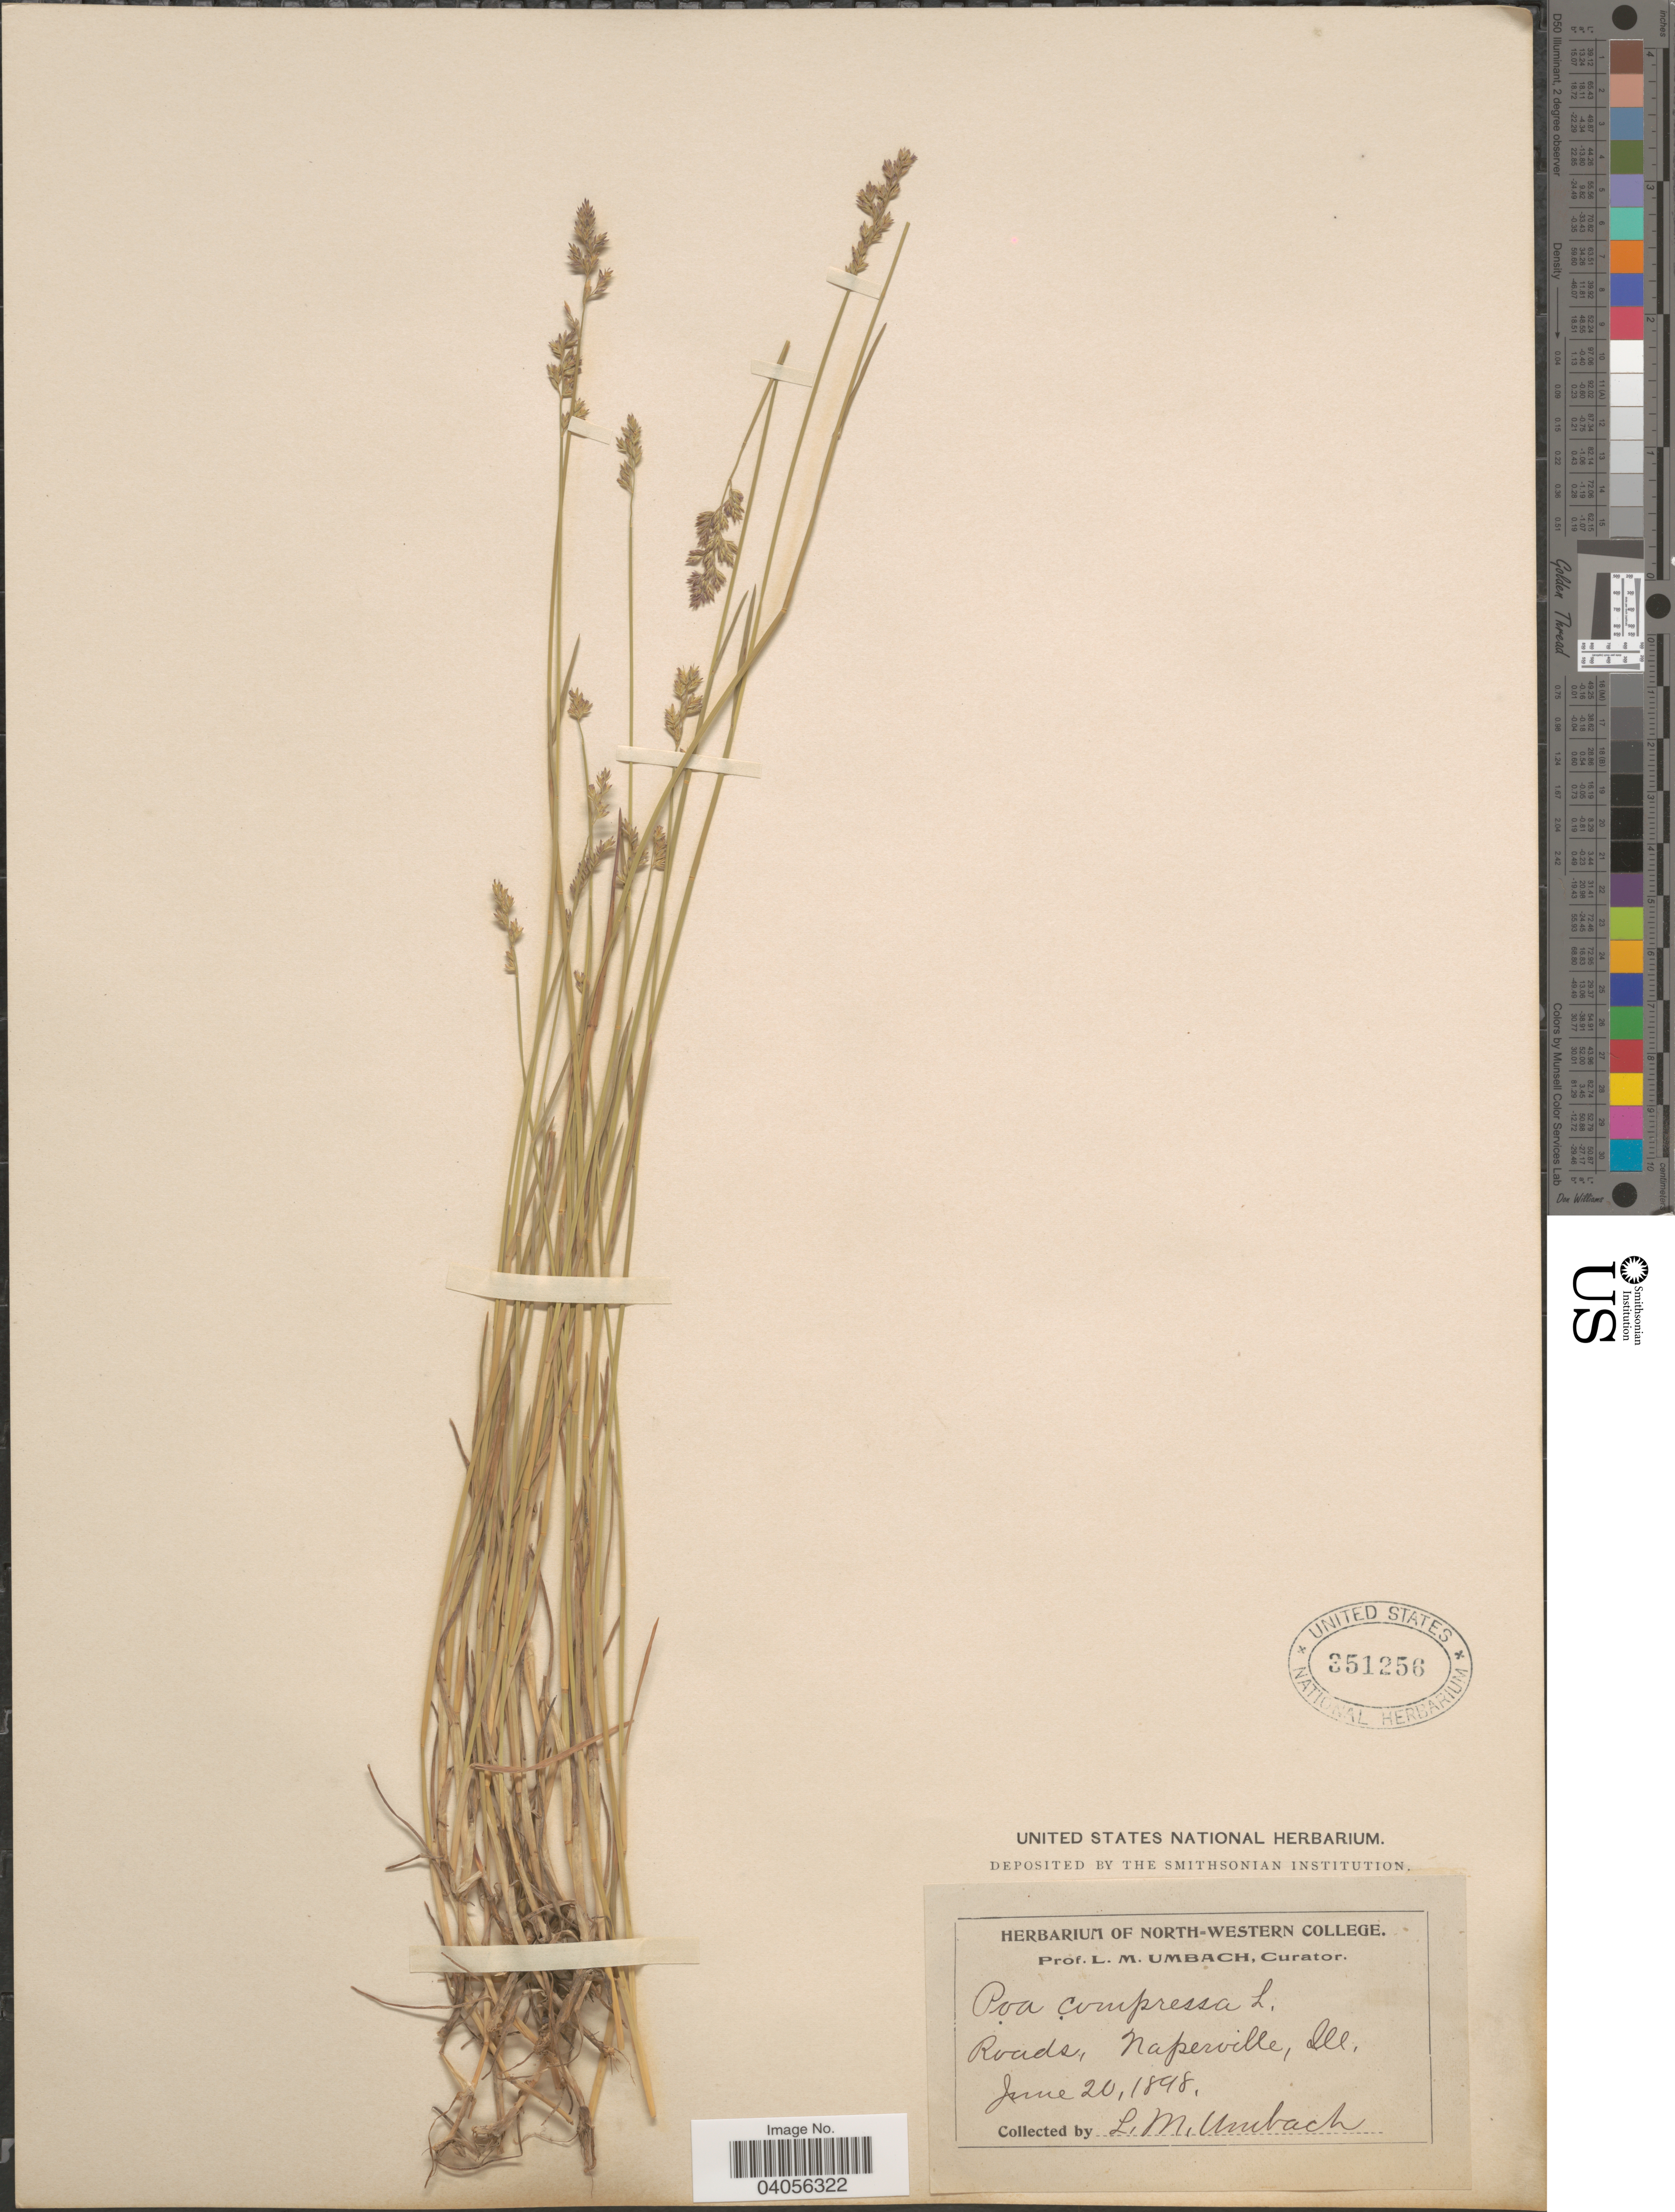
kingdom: Plantae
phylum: Tracheophyta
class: Liliopsida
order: Poales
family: Poaceae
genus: Poa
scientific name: Poa compressa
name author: L.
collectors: L. M. Umbach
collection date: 1898-06-20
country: United States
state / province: Illinois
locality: Rouds, Naperville.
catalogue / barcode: US 351256